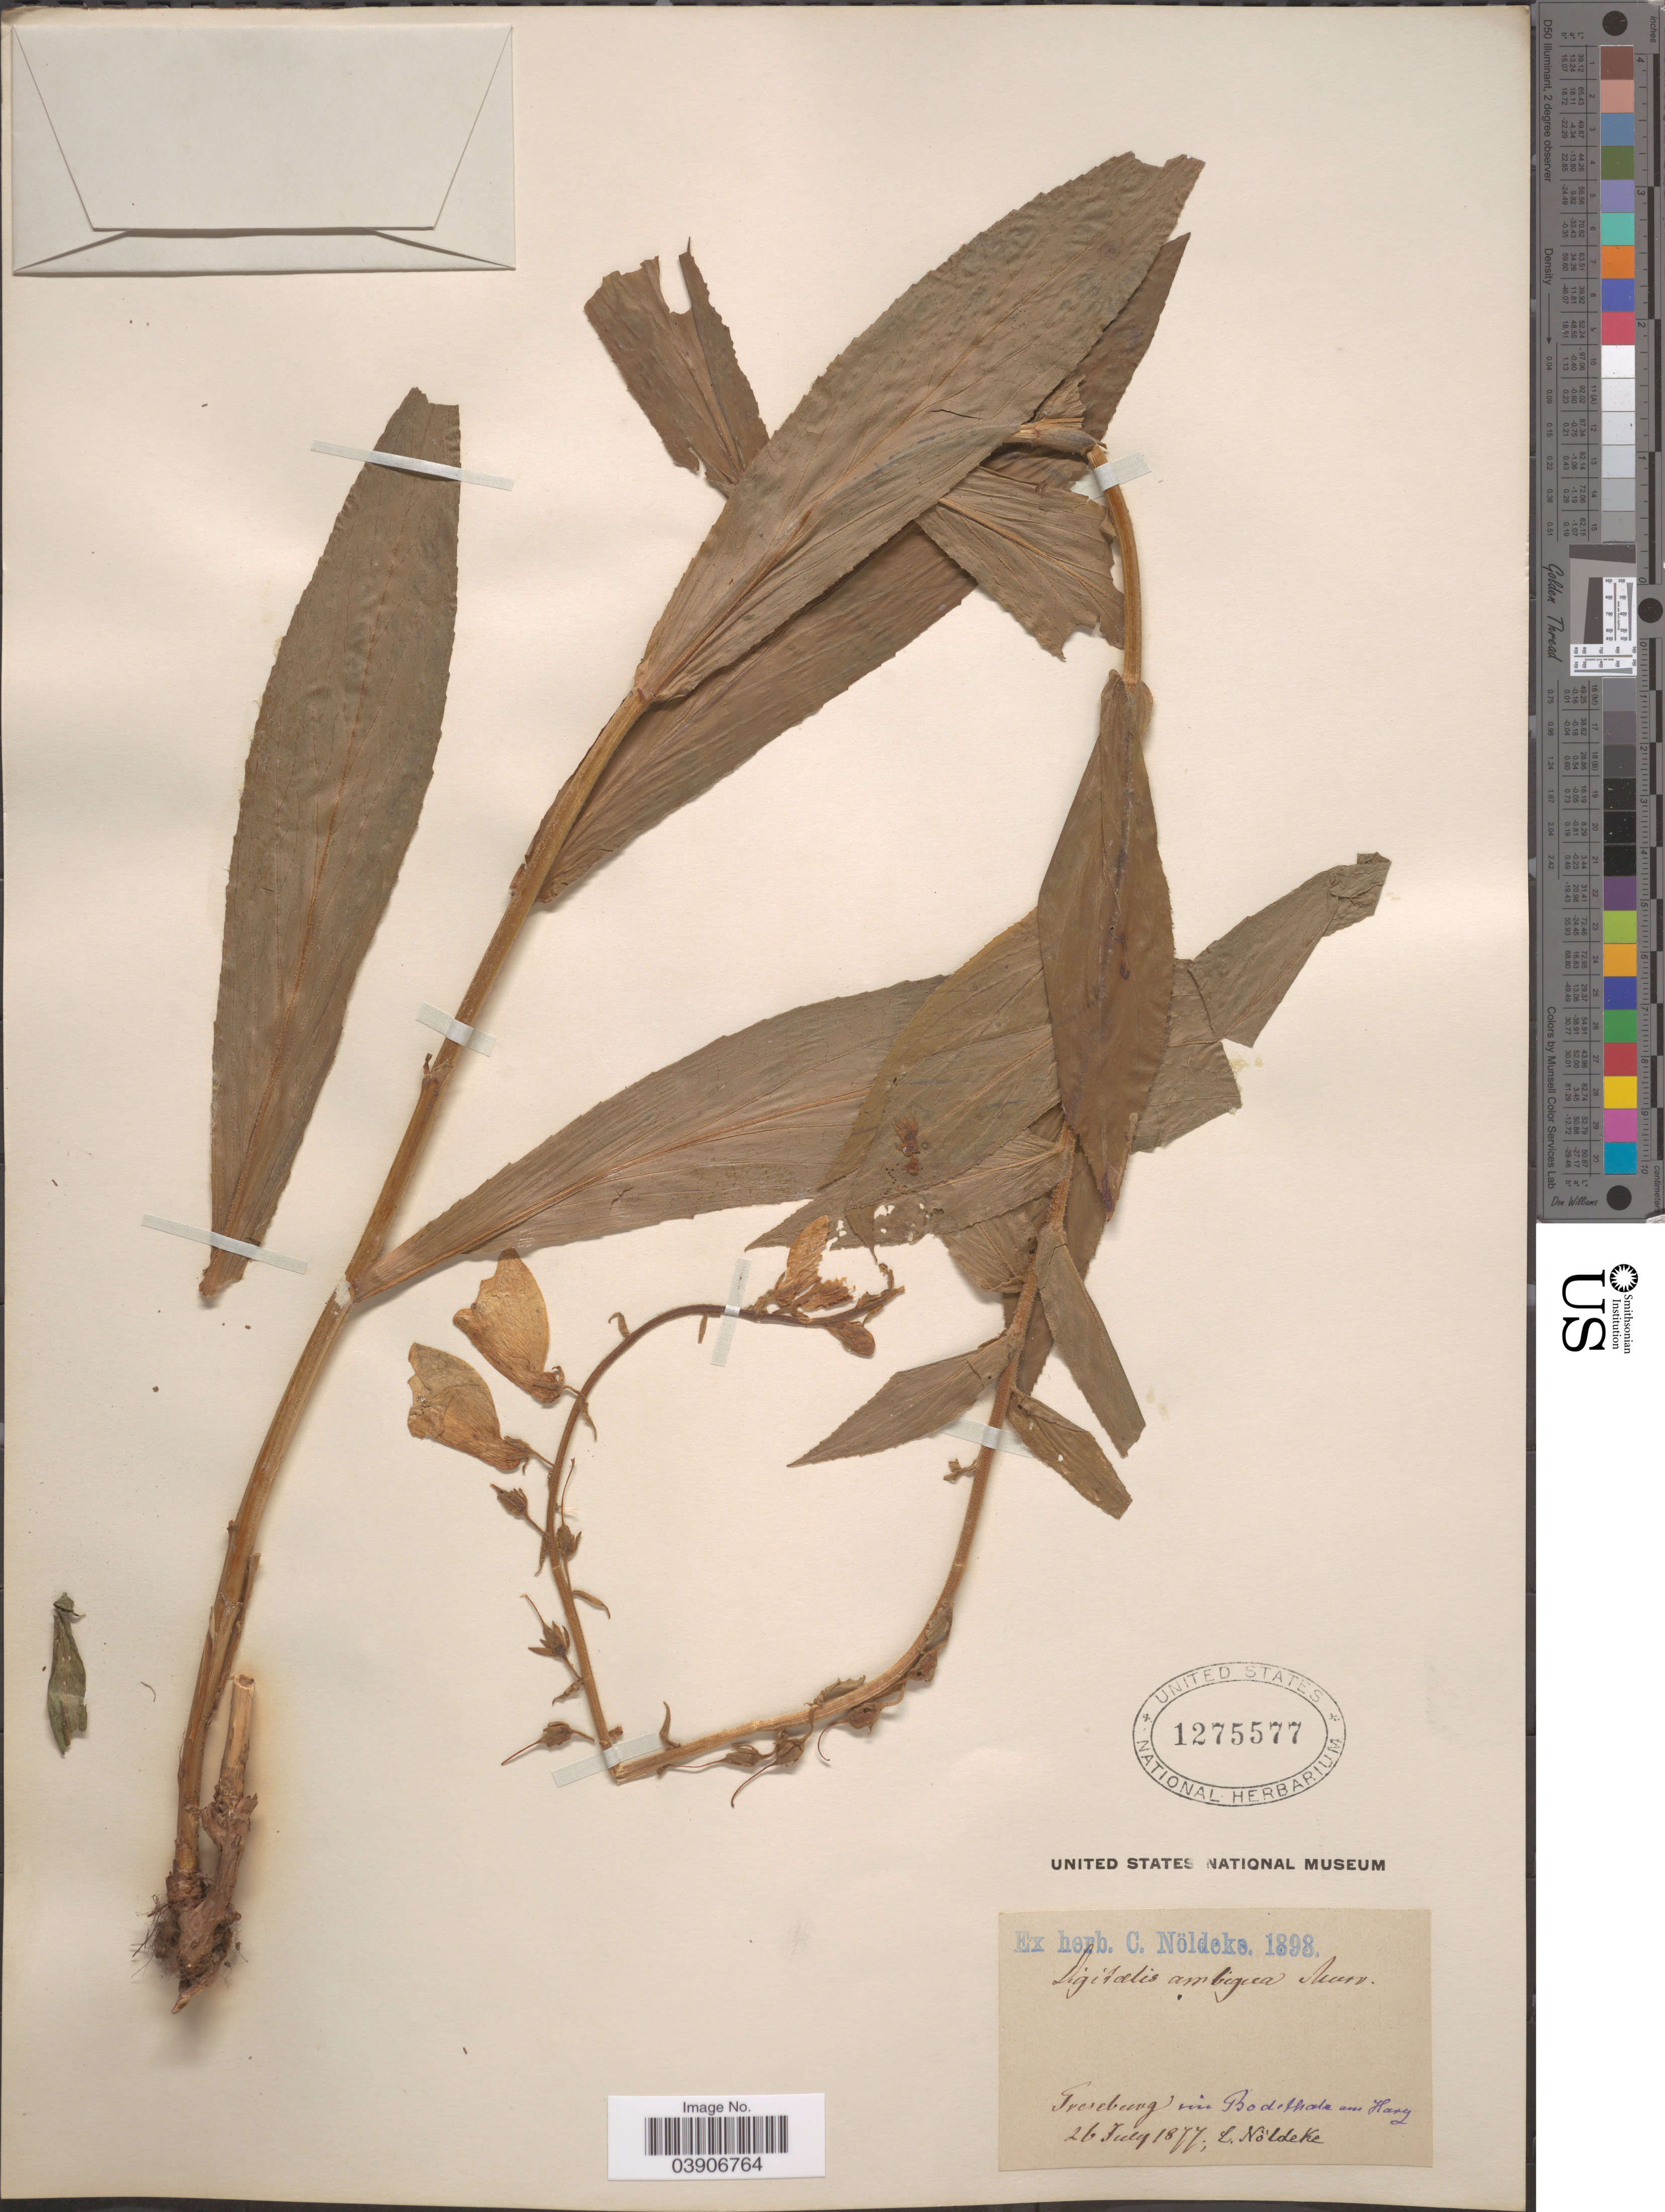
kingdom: Plantae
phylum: Tracheophyta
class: Magnoliopsida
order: Lamiales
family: Plantaginaceae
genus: Digitalis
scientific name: Digitalis ambigua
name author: Murray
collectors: C. Noldeke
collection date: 1877-07-26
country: Germany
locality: Freseburg [interpreted] im Bodethale am Harz.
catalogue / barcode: US 1275577